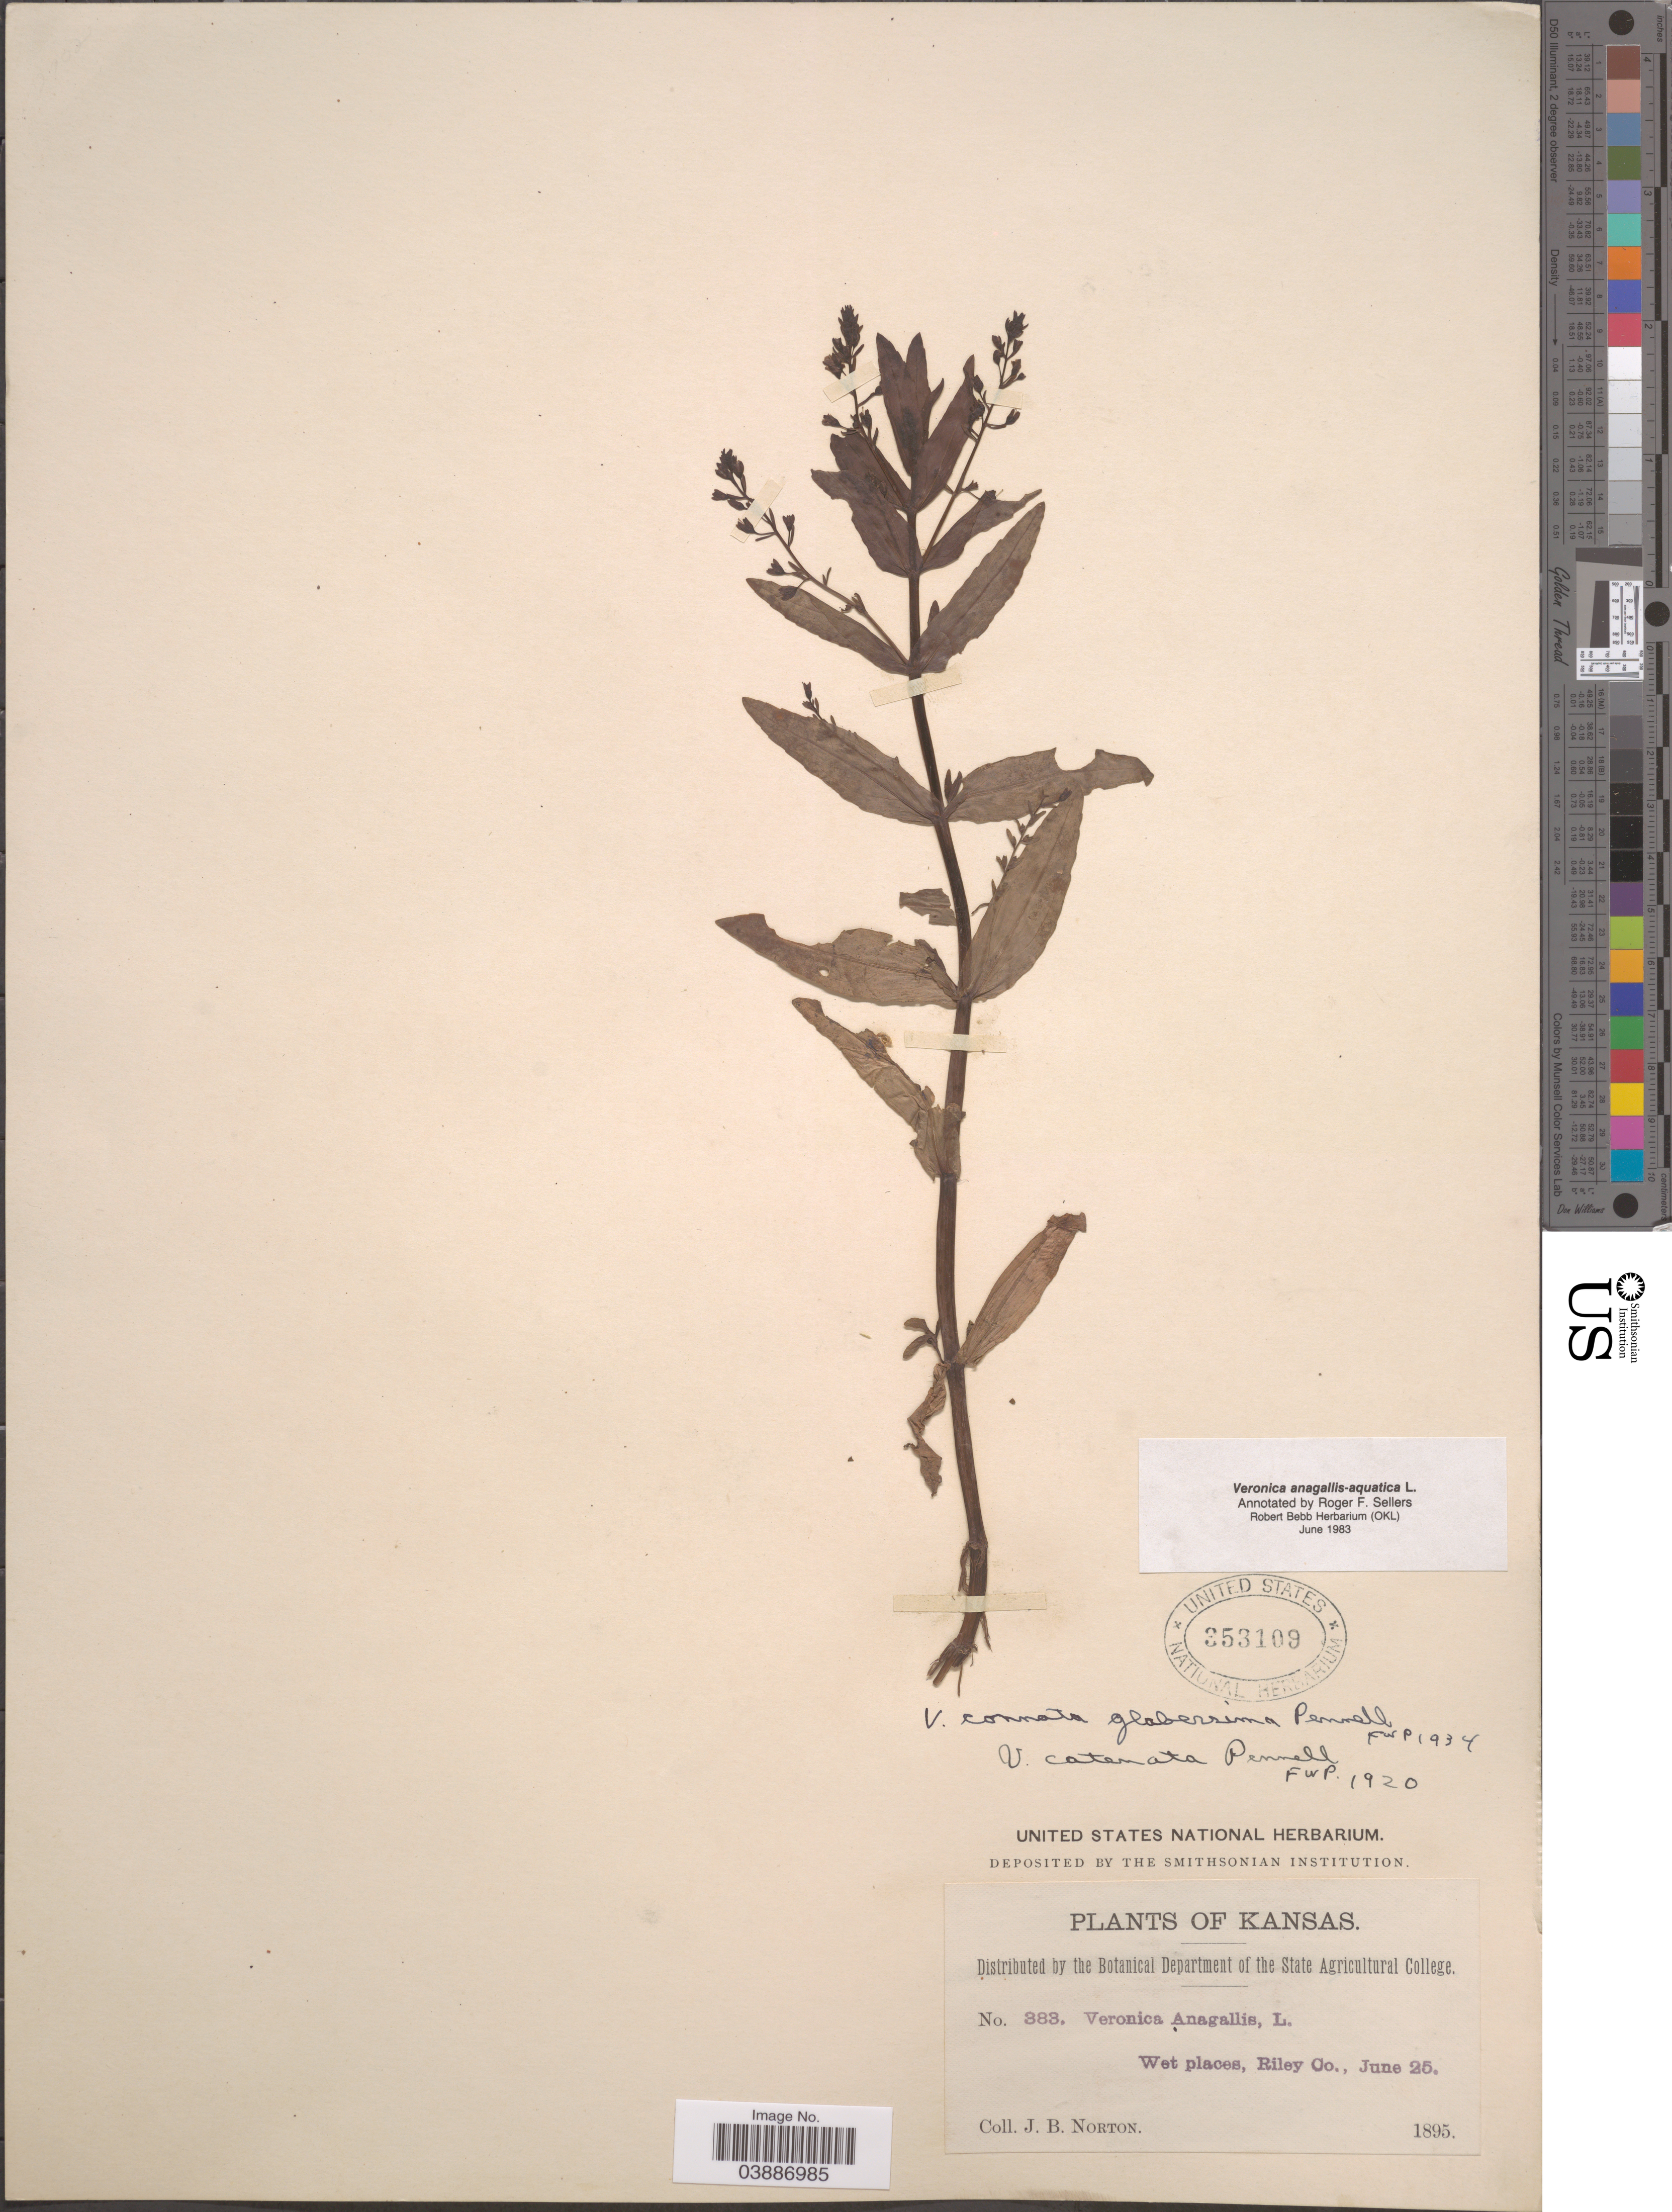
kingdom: Plantae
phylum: Tracheophyta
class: Magnoliopsida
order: Lamiales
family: Plantaginaceae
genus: Veronica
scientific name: Veronica anagallis-aquatica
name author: L.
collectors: J. B. Norton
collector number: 383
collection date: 1895-06-25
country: United States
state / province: Kansas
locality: Wet places, Riley Co.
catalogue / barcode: US 353109